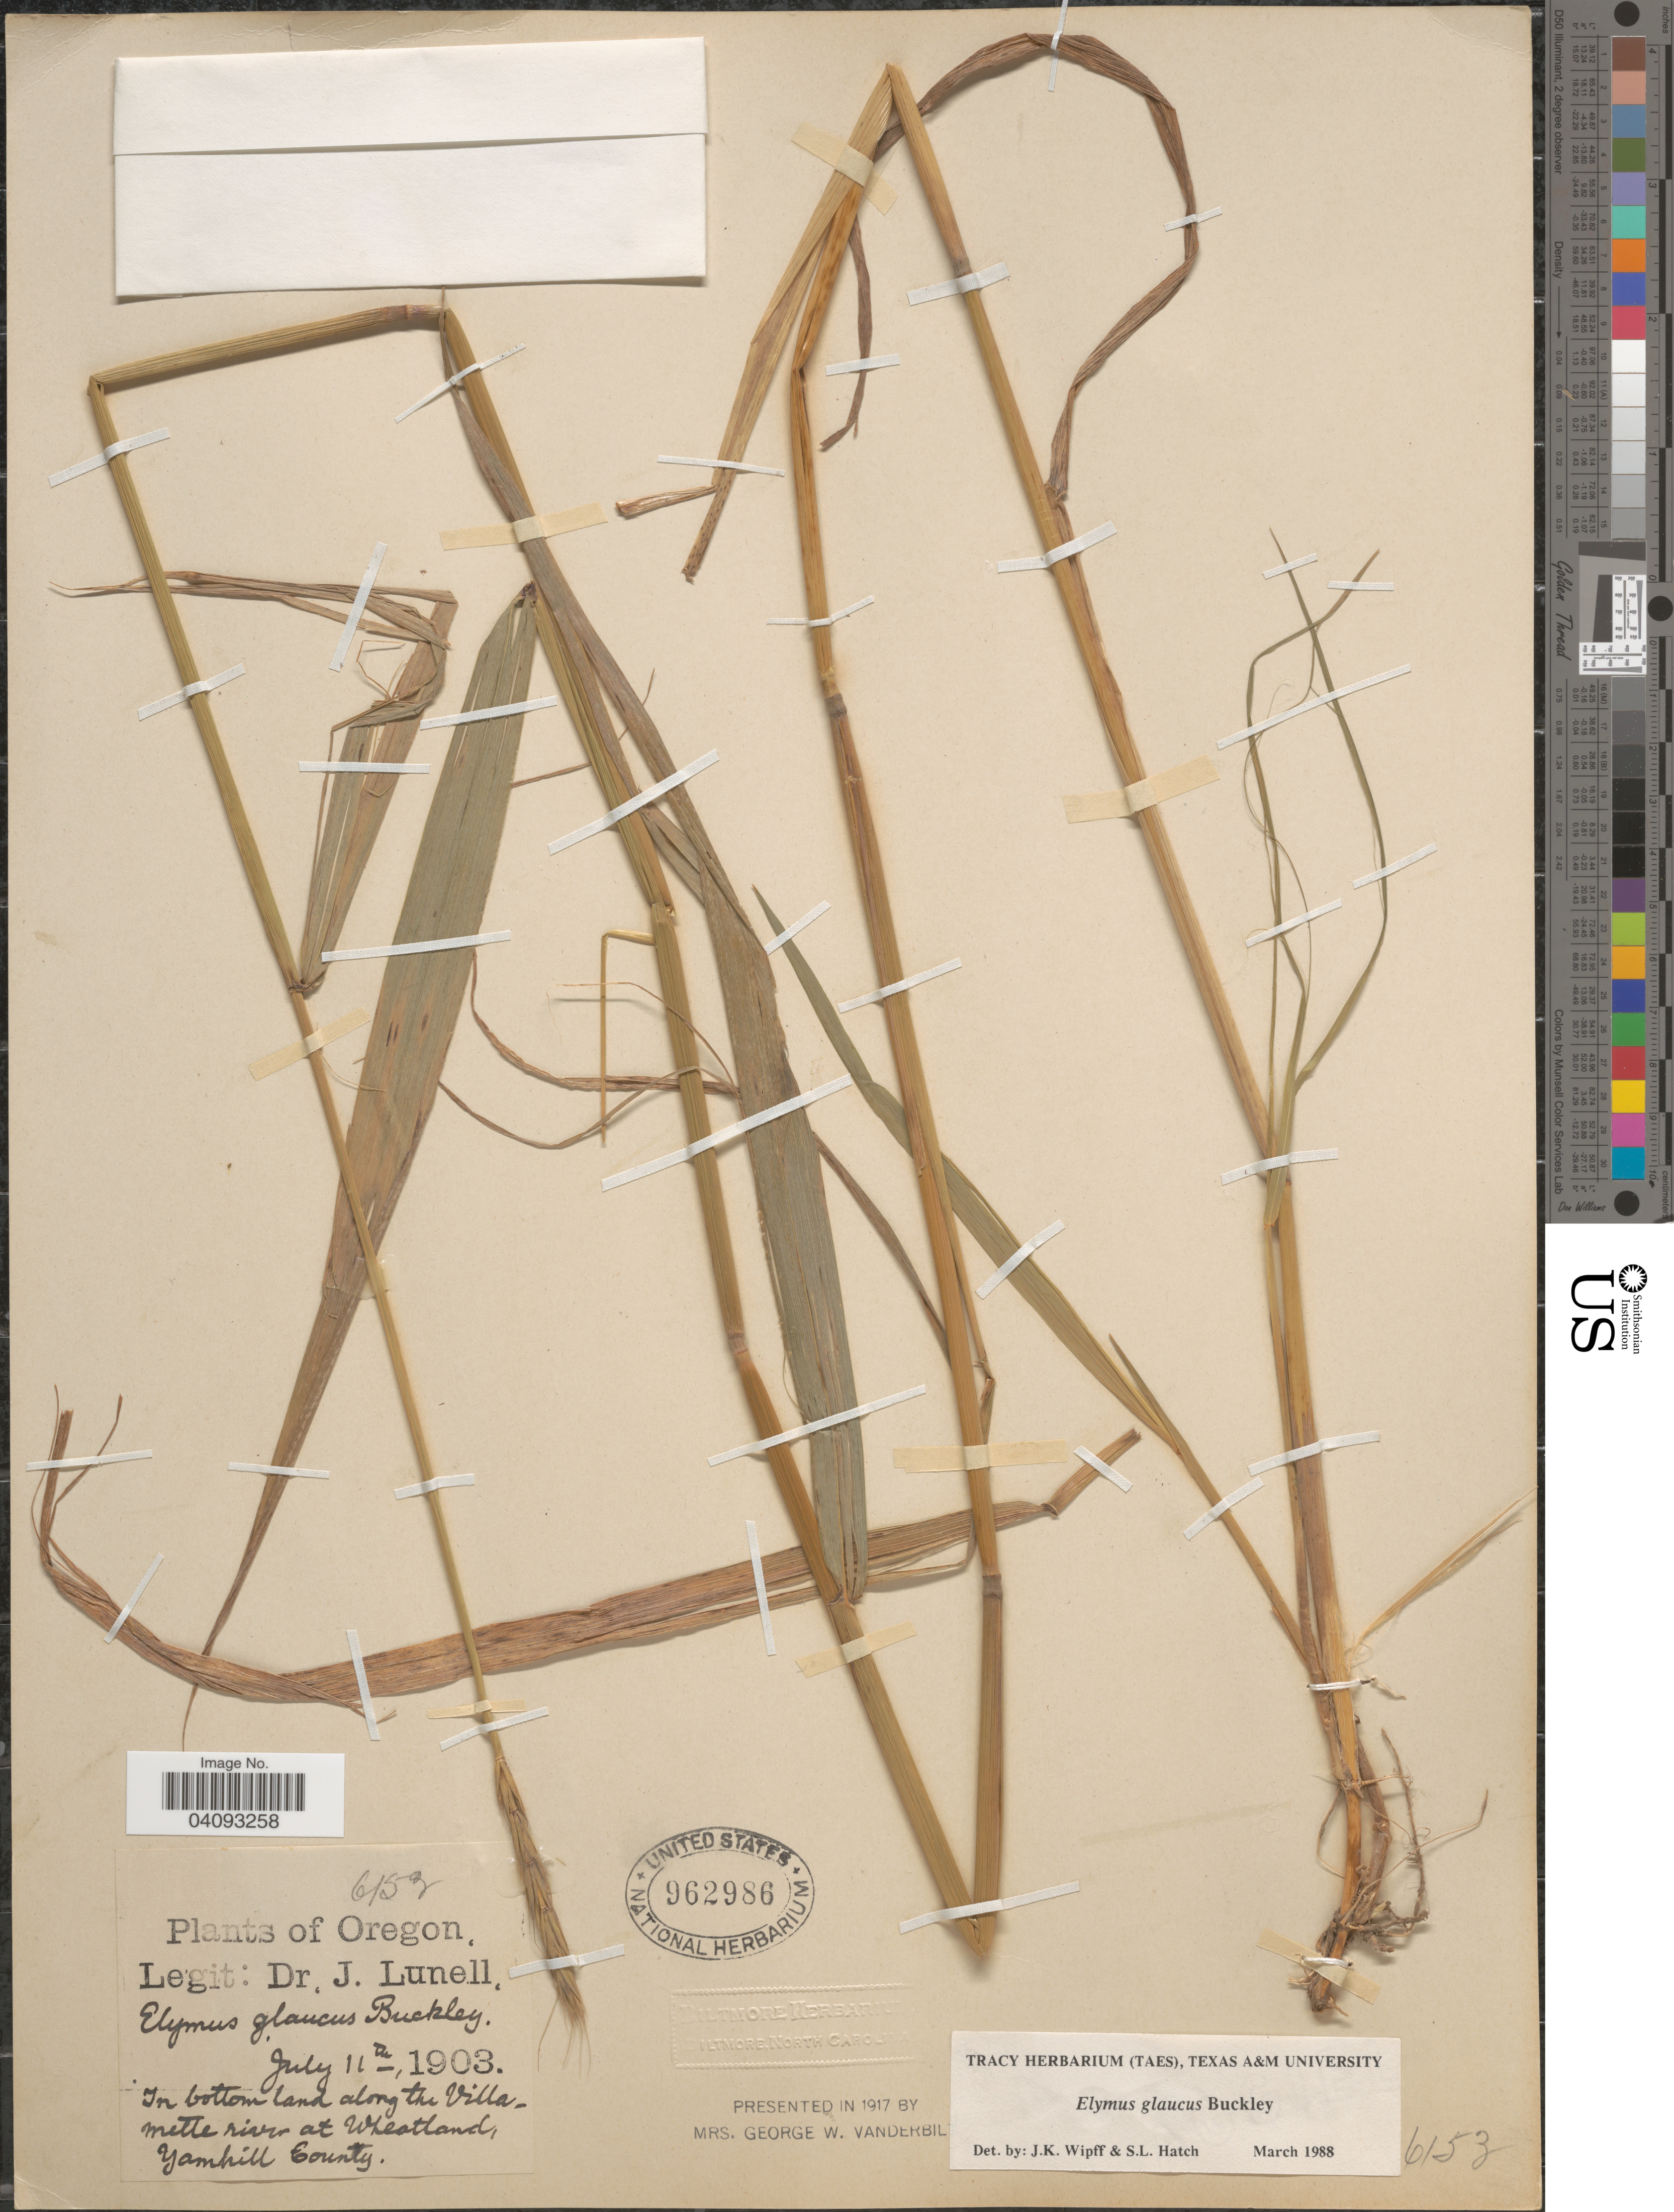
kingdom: Plantae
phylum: Tracheophyta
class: Liliopsida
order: Poales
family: Poaceae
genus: Elymus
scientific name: Elymus glaucus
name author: Buckley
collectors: J. Lunell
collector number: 6153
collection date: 1903-07-11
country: United States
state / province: Oregon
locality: In bottom land along the Villamette river at Wheatland, Yamhill County.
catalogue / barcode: US 962986